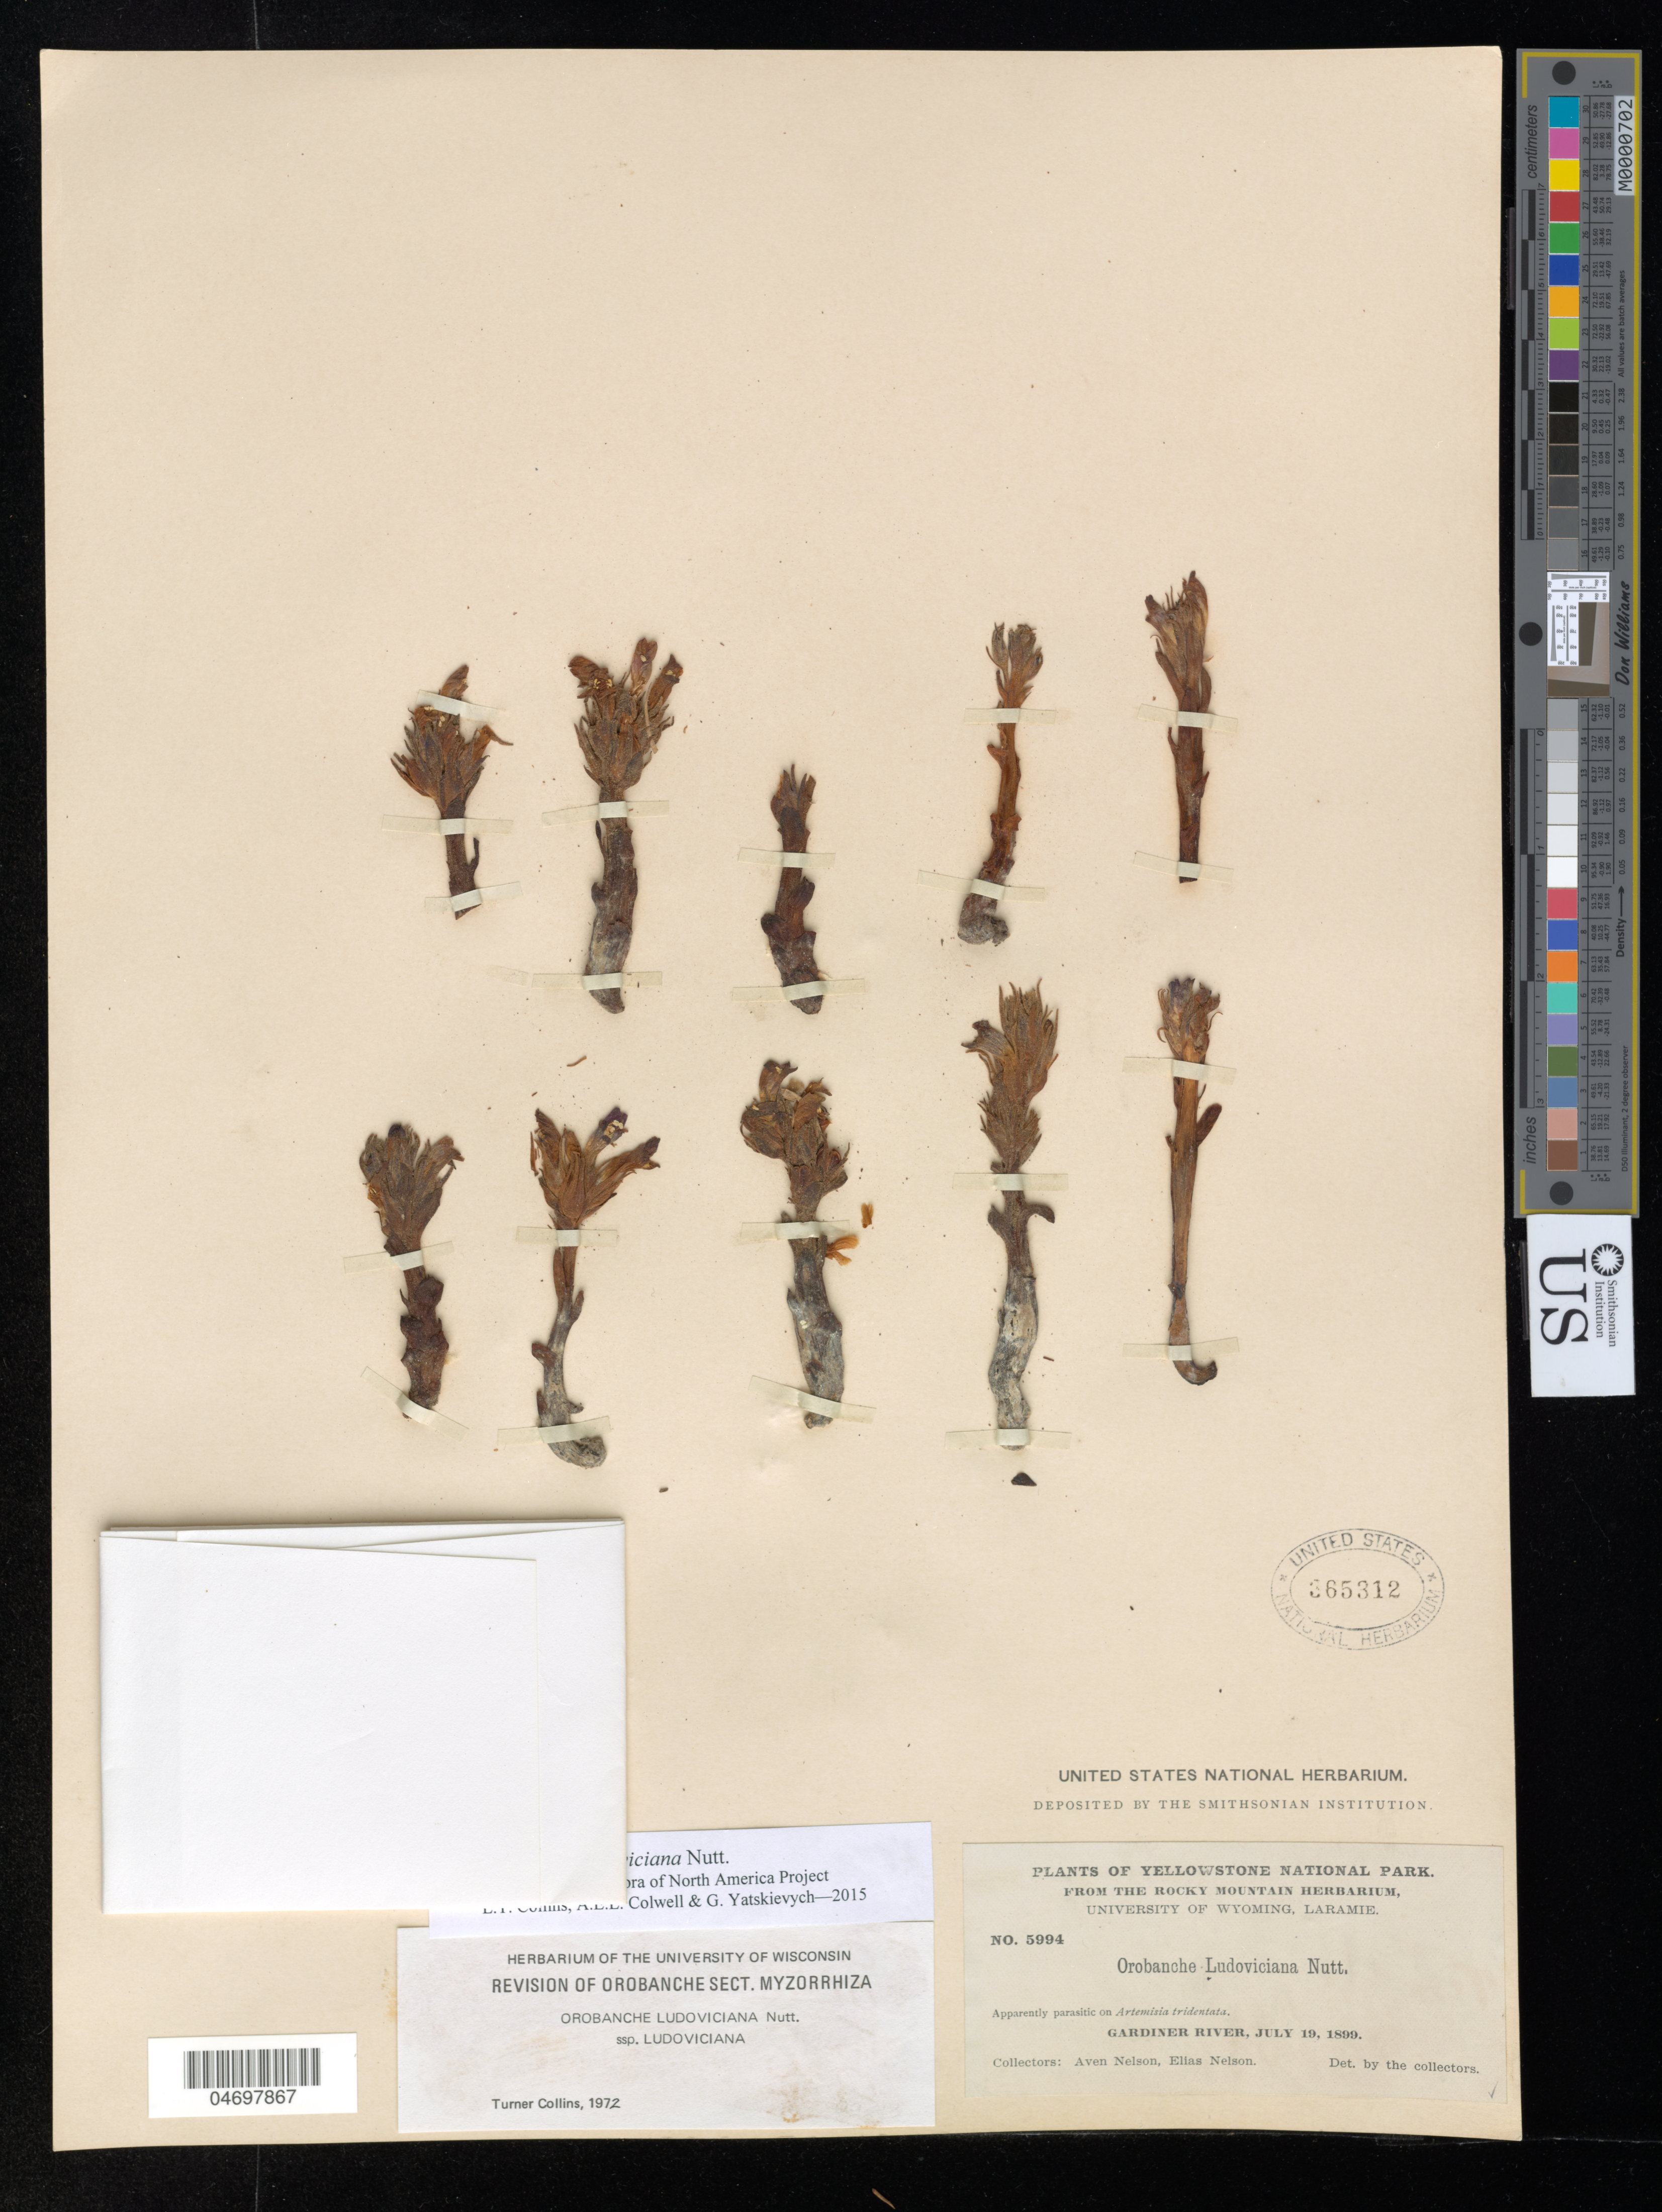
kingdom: Plantae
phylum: Tracheophyta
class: Magnoliopsida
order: Lamiales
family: Orobanchaceae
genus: Orobanche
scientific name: Orobanche ludoviciana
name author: Nutt.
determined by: Collins, L. T.; Colwell, A. E.; Yatskievych, G. A.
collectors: A. Nelson & E. Nelson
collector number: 5994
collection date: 1899-07-19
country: United States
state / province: Montana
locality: Yellowstone National Park, Gardiner River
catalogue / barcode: US 365312